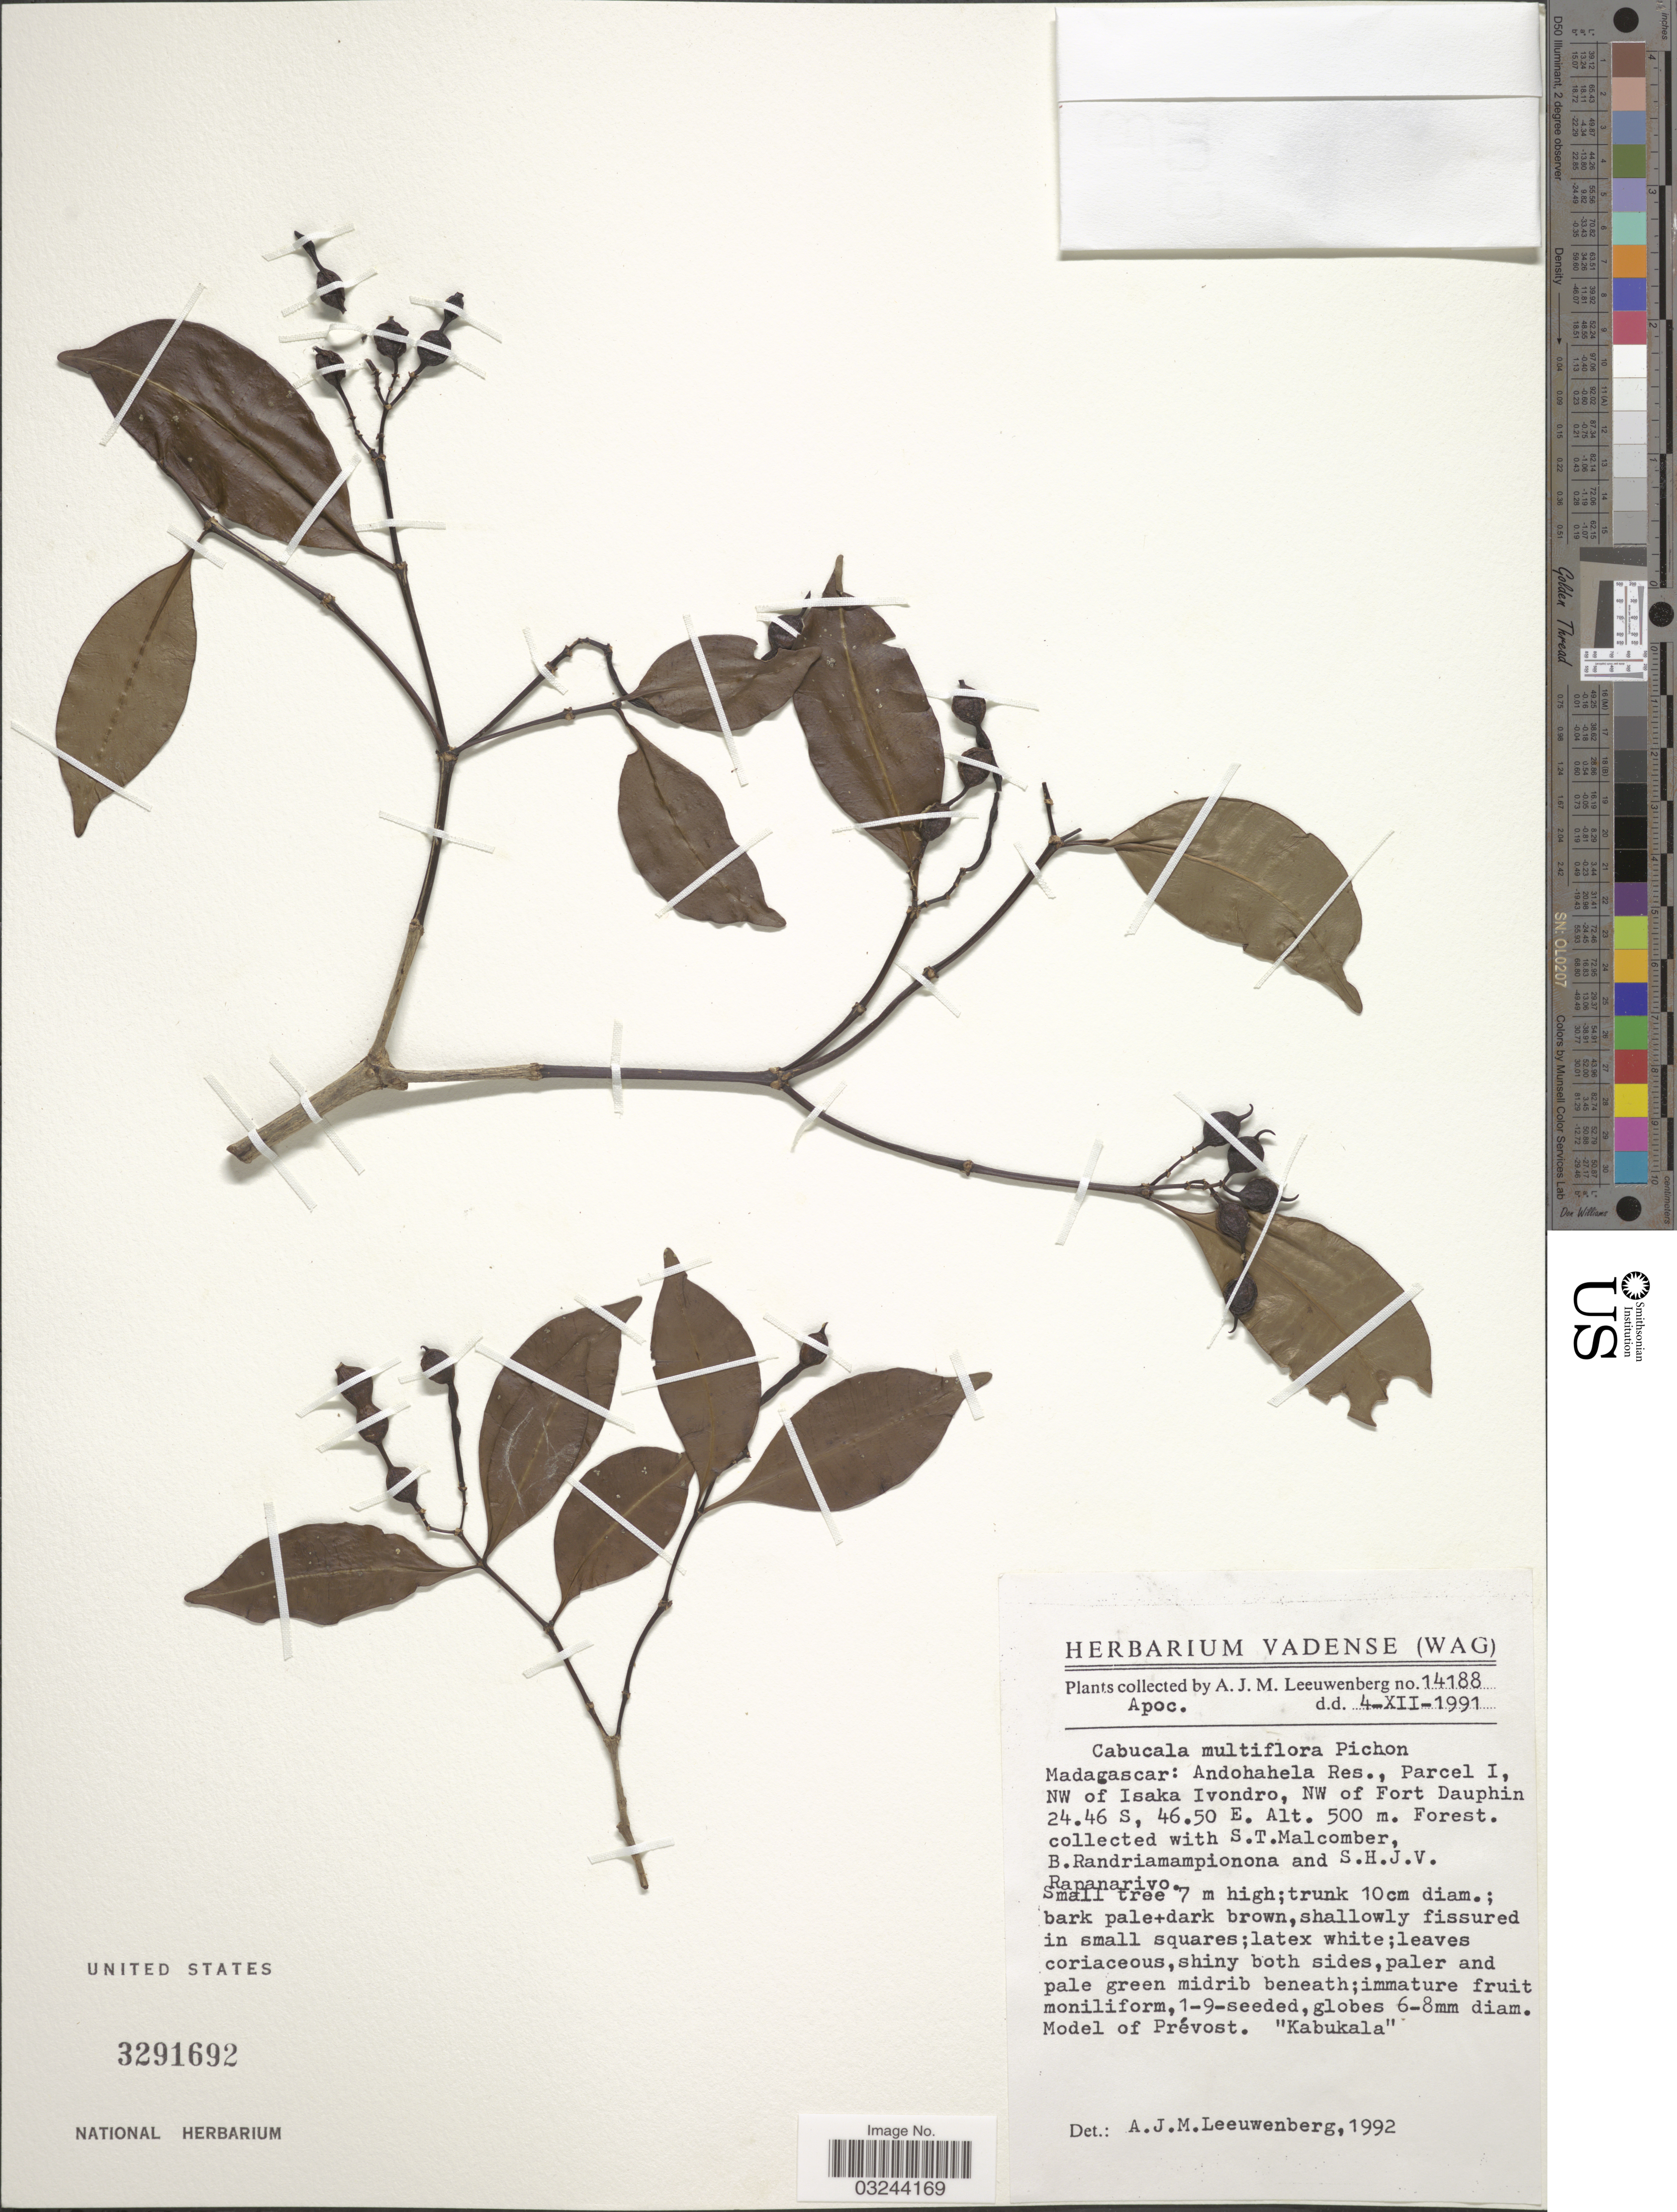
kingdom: Plantae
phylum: Tracheophyta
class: Magnoliopsida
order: Gentianales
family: Apocynaceae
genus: Cabucala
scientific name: Cabucala multiflora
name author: Pichon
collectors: A. J. M. Leeuwenberg, S. T. Malcomber, B. Randriamampionona & S. Rapanarivo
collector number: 14188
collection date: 1991-12-04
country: Madagascar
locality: Andohahela Res., Parcel I, NW of Isaka Ivondro, NW of Fort Dauphin.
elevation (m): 500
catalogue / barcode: US 3291692